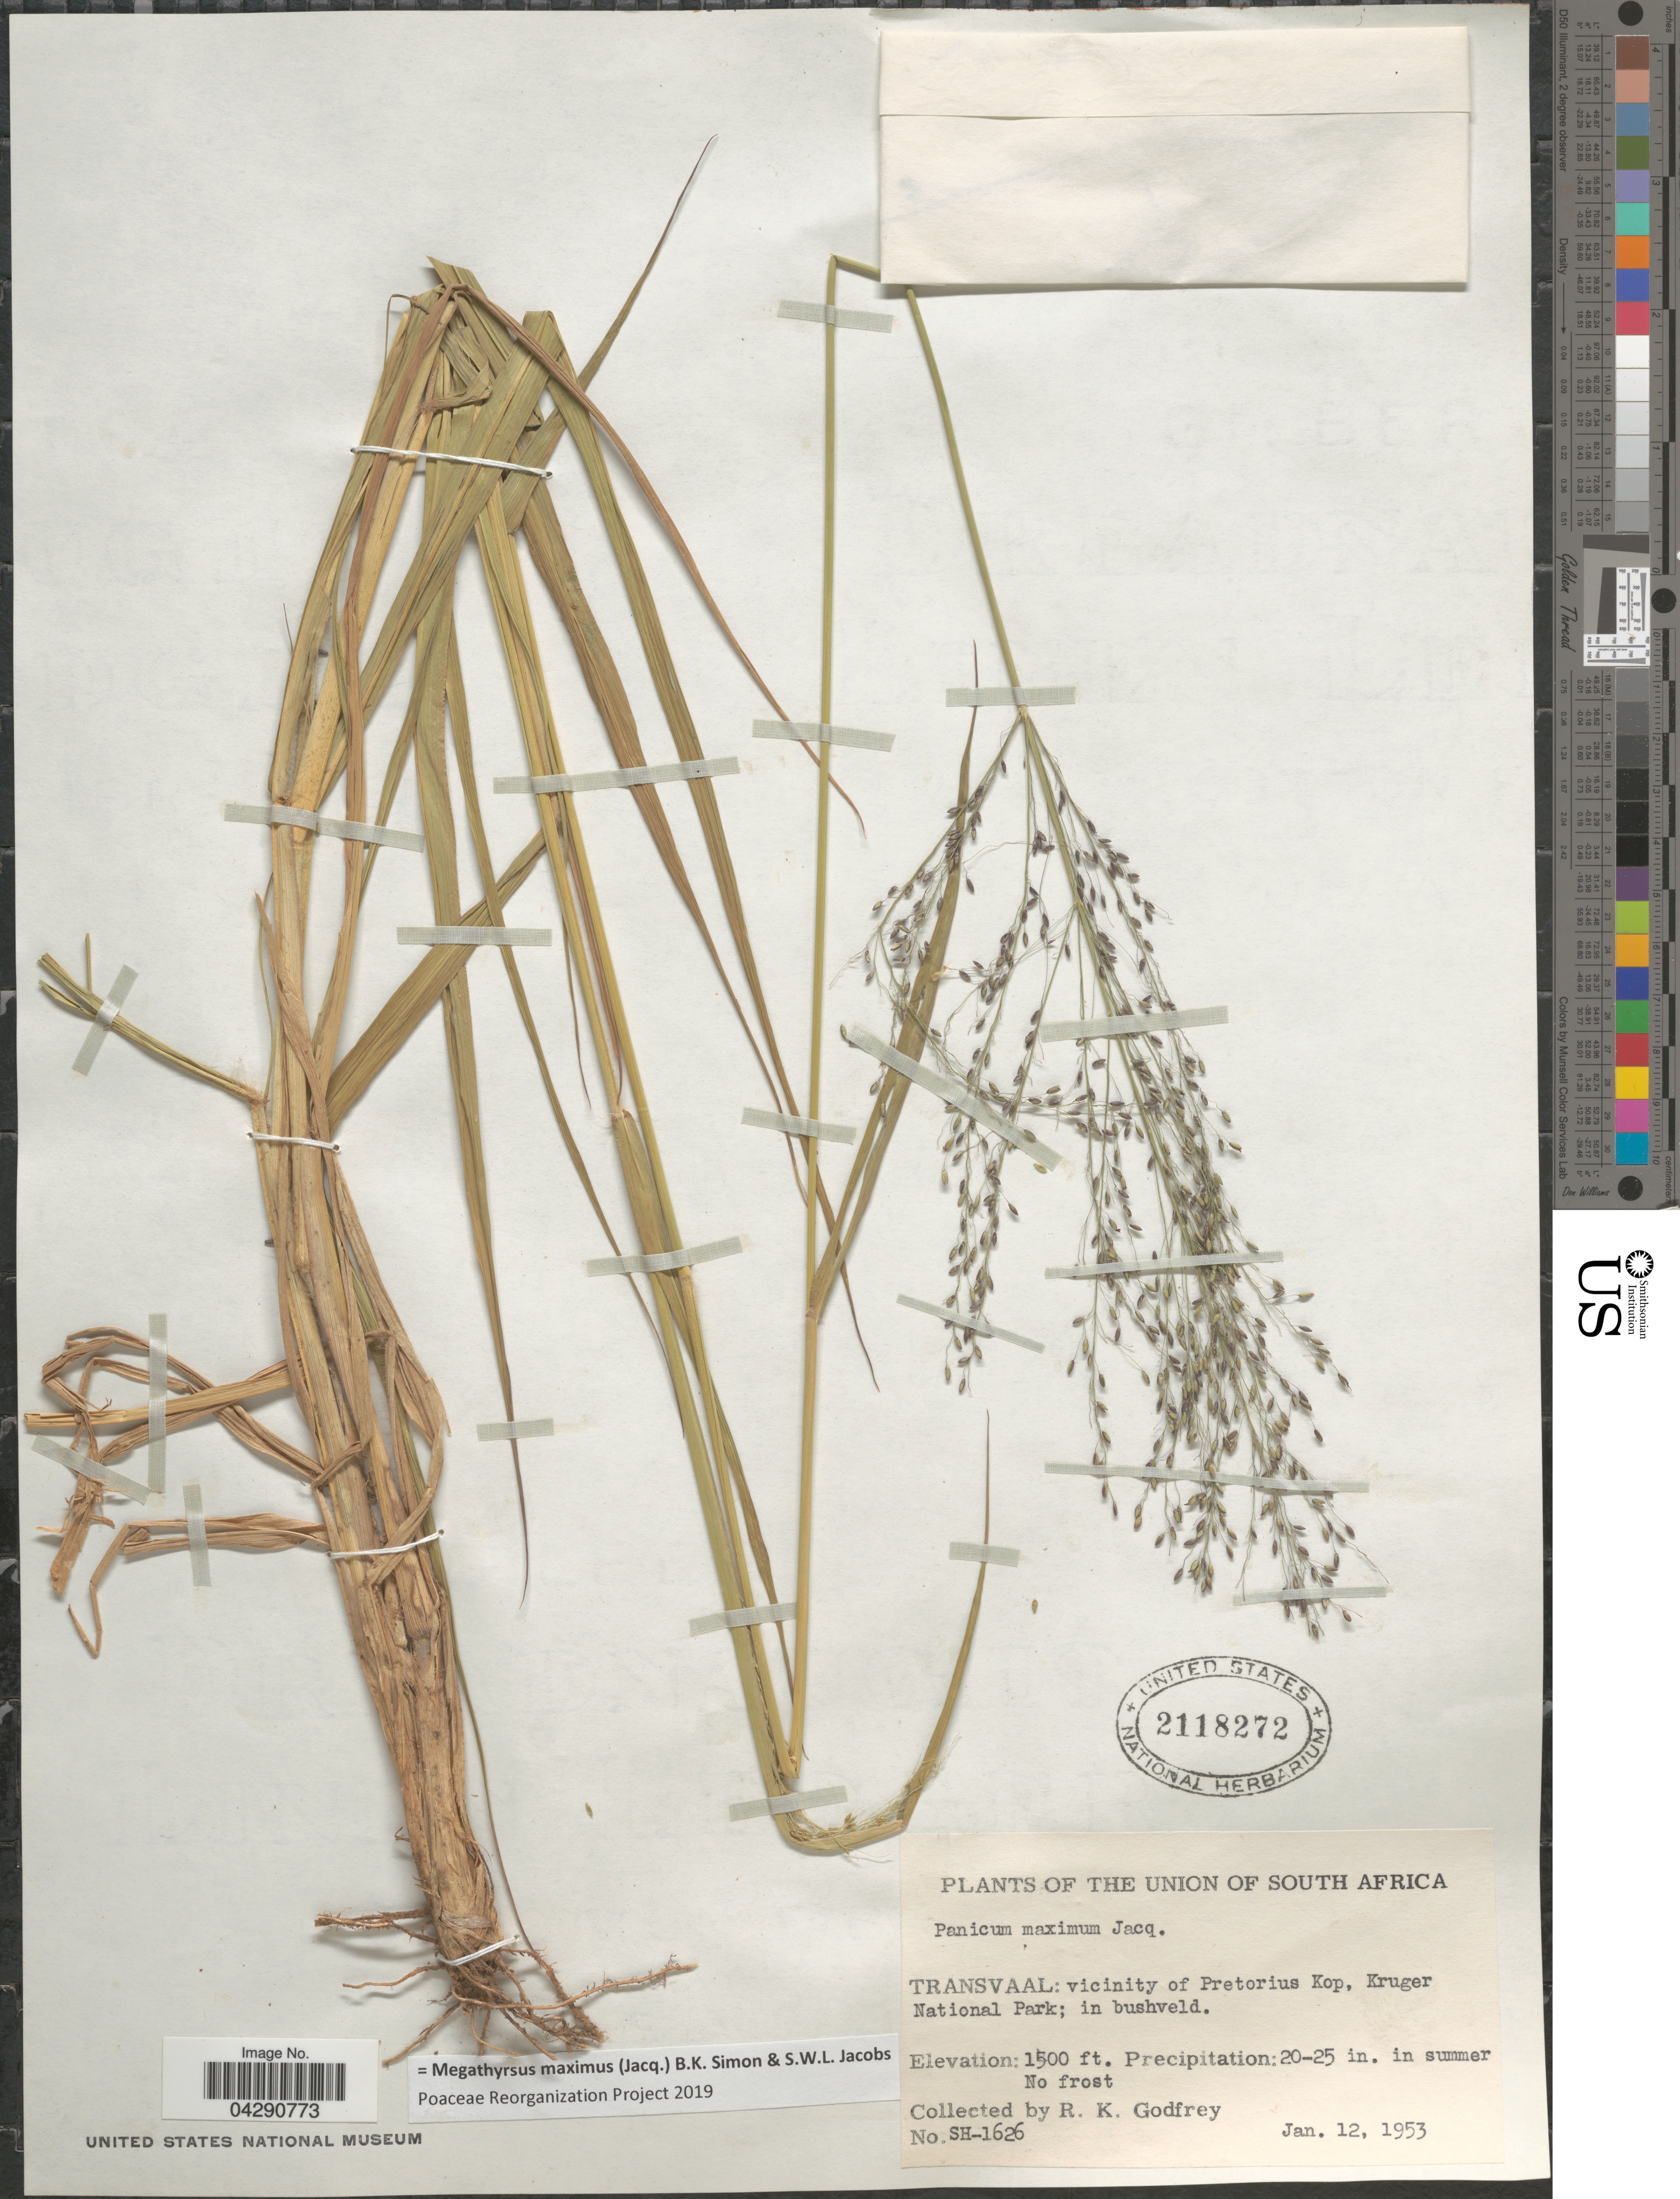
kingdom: Plantae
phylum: Tracheophyta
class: Liliopsida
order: Poales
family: Poaceae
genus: Megathyrsus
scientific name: Megathyrsus maximus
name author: (Jacq.) B.K. Simon & S.W.L. Jacobs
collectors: R. K. Godfrey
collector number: SH-1626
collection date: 1953-01-12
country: South Africa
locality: The Union of South Africa. Transvaal: vicinity of Pretorius Kop, Kruger National Park.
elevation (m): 457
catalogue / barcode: US 2118272